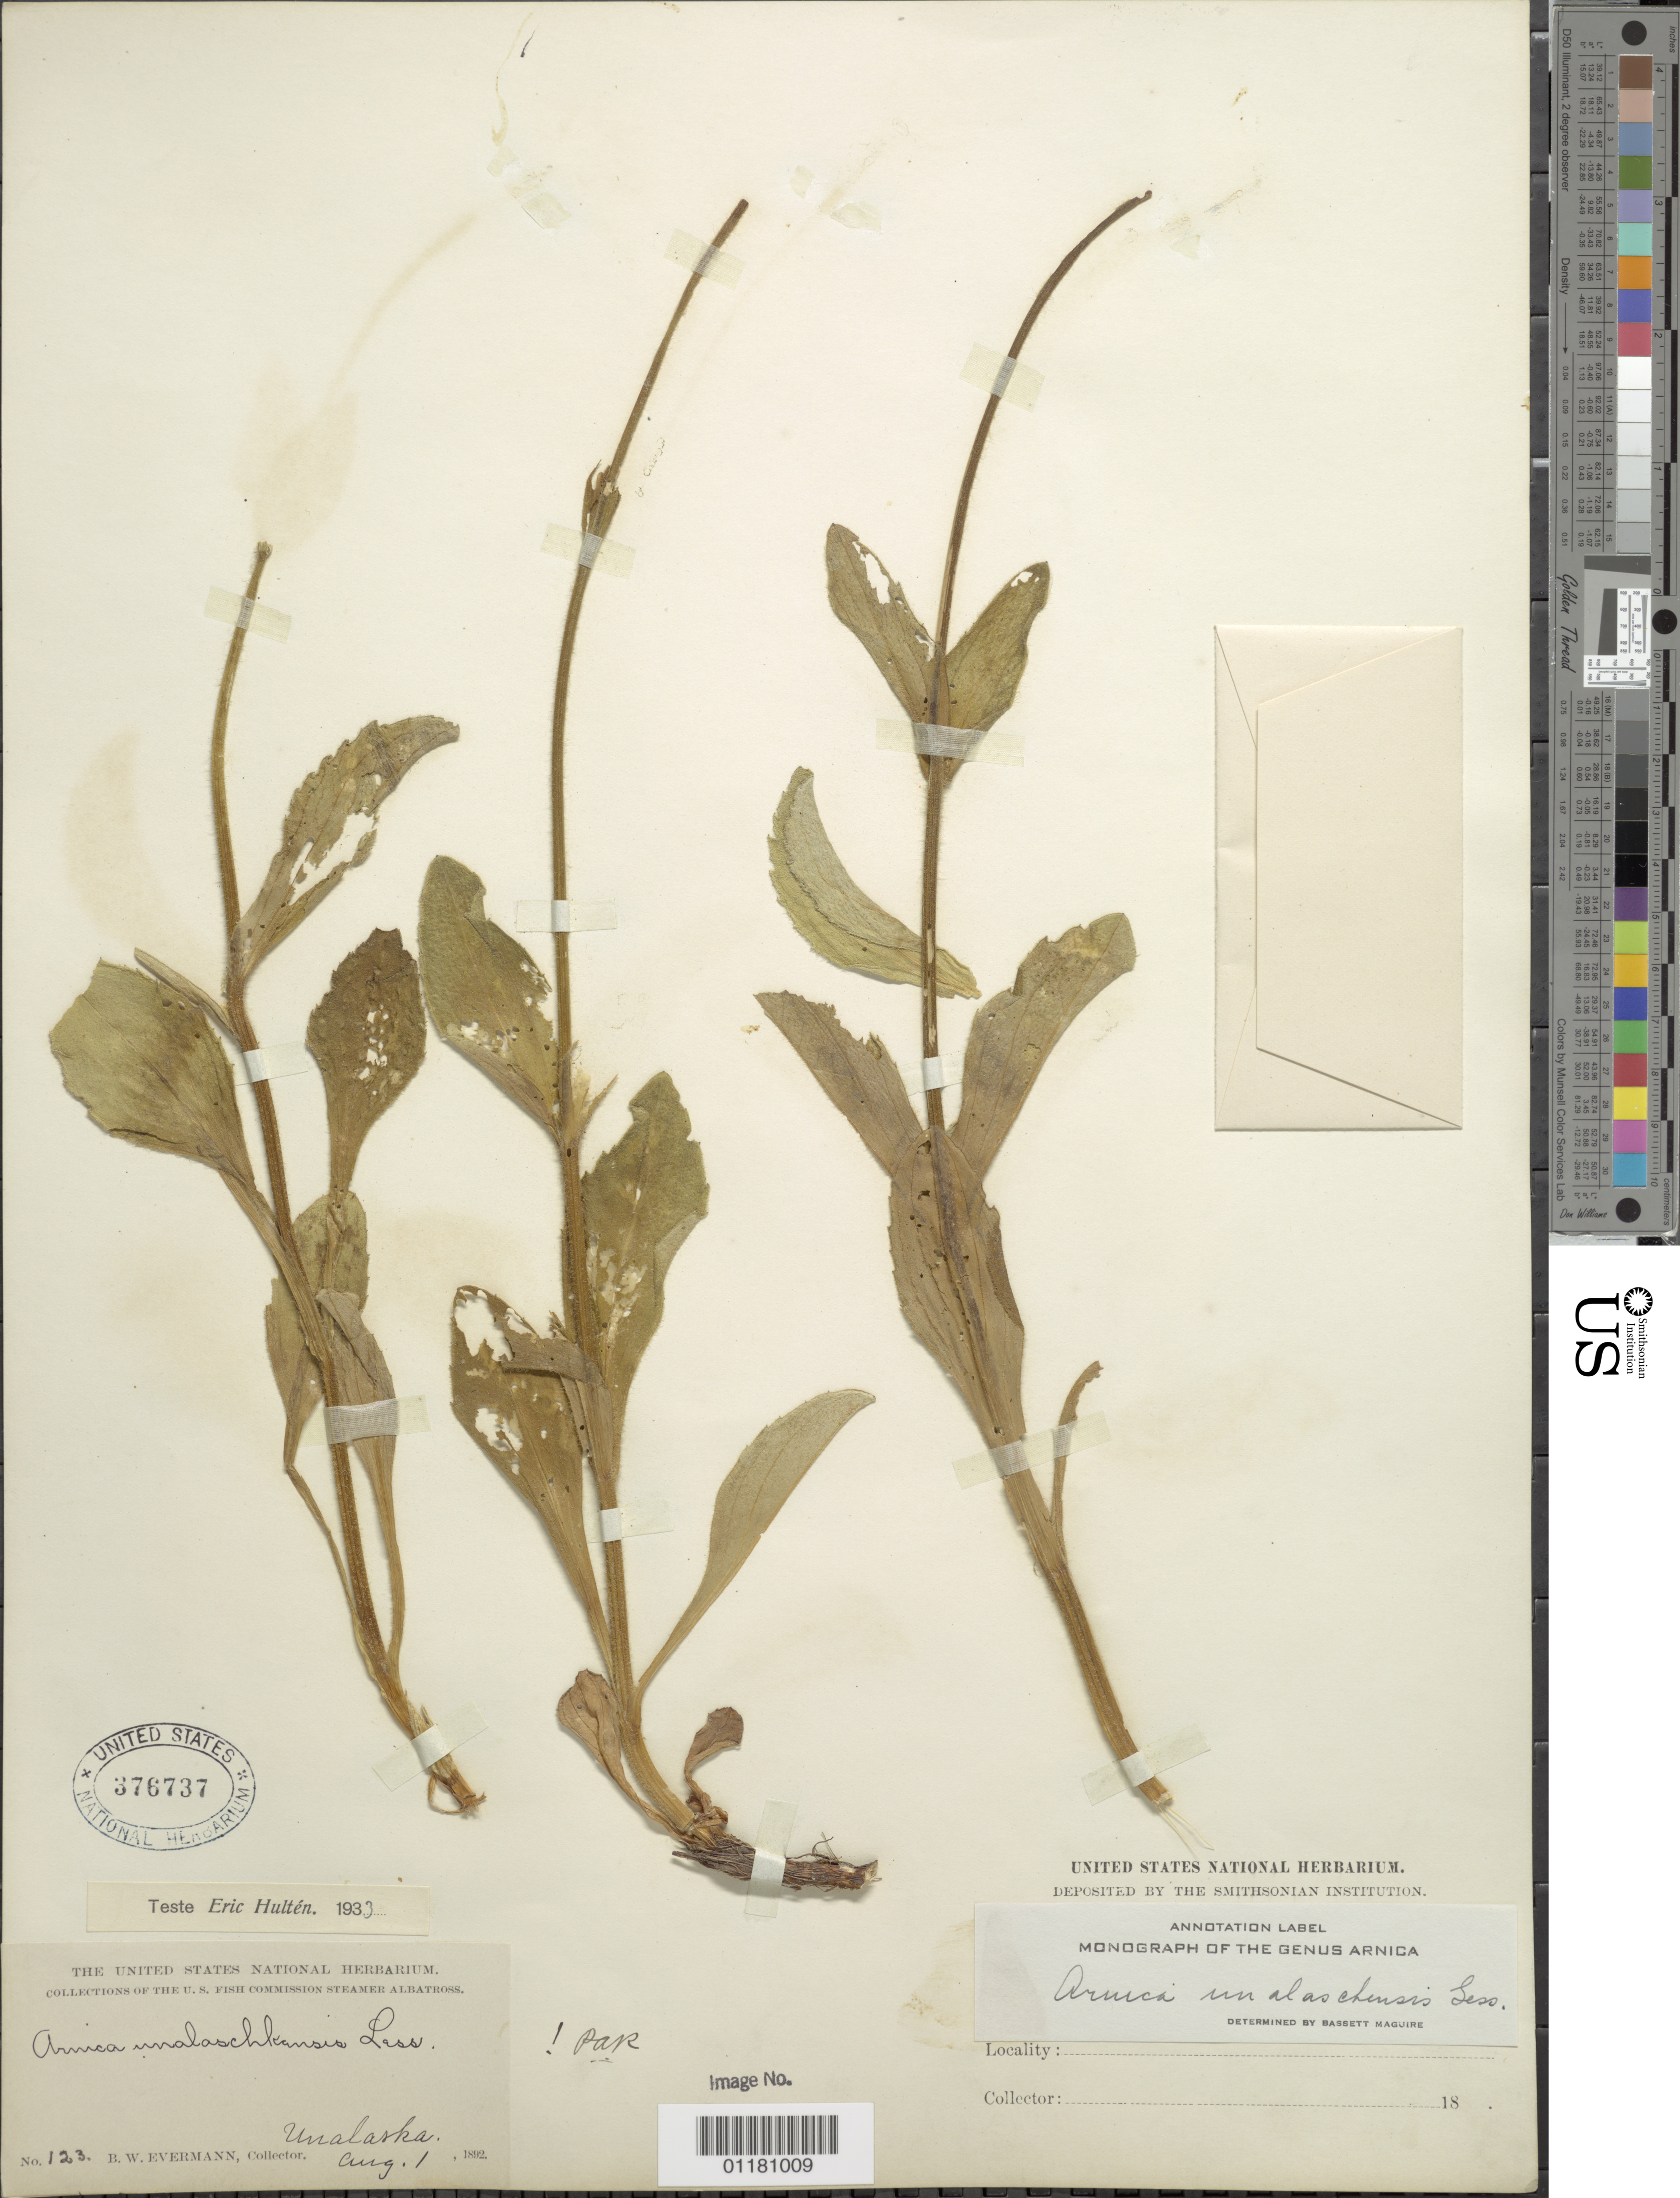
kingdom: Plantae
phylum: Tracheophyta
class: Magnoliopsida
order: Asterales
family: Asteraceae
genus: Arnica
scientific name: Arnica unalashcensis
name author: Less.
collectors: B. W. Evermann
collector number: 123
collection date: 1892-08-01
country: United States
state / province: Alaska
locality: Unalaska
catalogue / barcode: US 376737